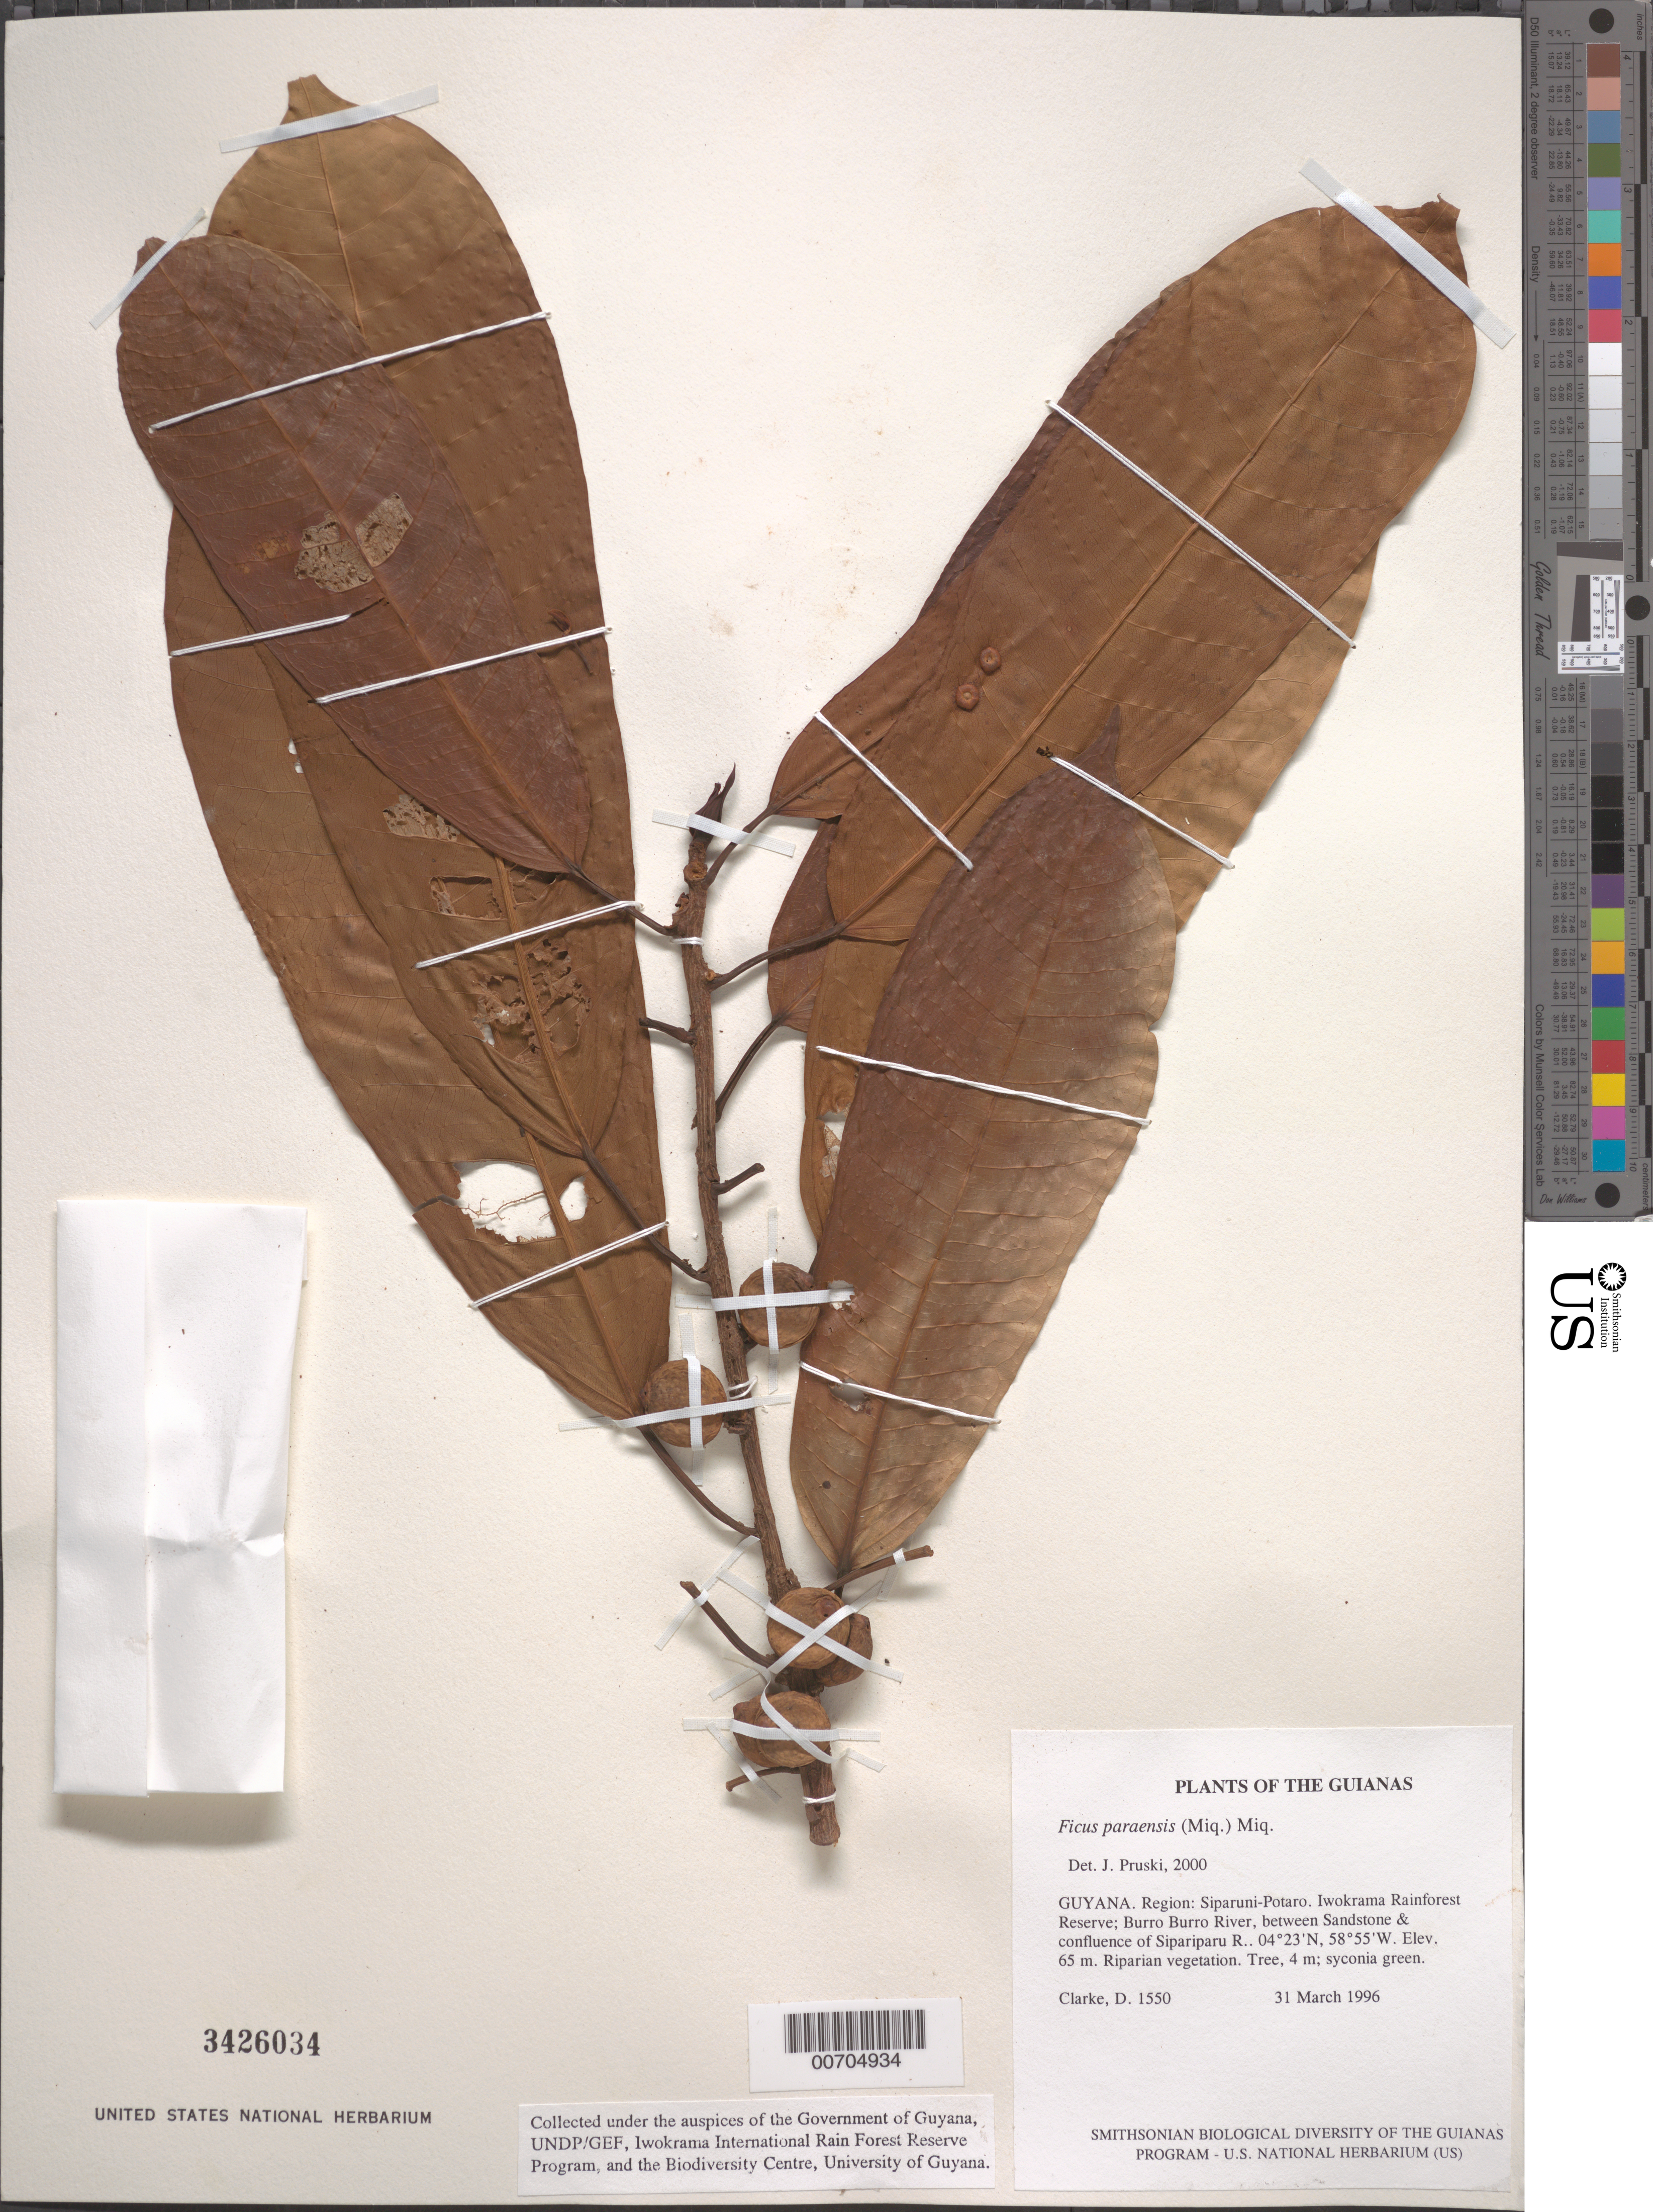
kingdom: Plantae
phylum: Tracheophyta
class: Magnoliopsida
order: Rosales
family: Moraceae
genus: Ficus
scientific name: Ficus paraensis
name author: (Miq.) Miq.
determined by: Pruski, J. F.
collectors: H. D. Clarke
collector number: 1550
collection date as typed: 31 March 1996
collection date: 1996-03-31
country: Guyana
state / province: Potaro-Siparuni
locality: Iwokrama Rainforest Reserve; Burro Burro River, between Sandstone & confluence of Sipariparu R.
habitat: Riparian vegetation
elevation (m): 65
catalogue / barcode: US 3426034